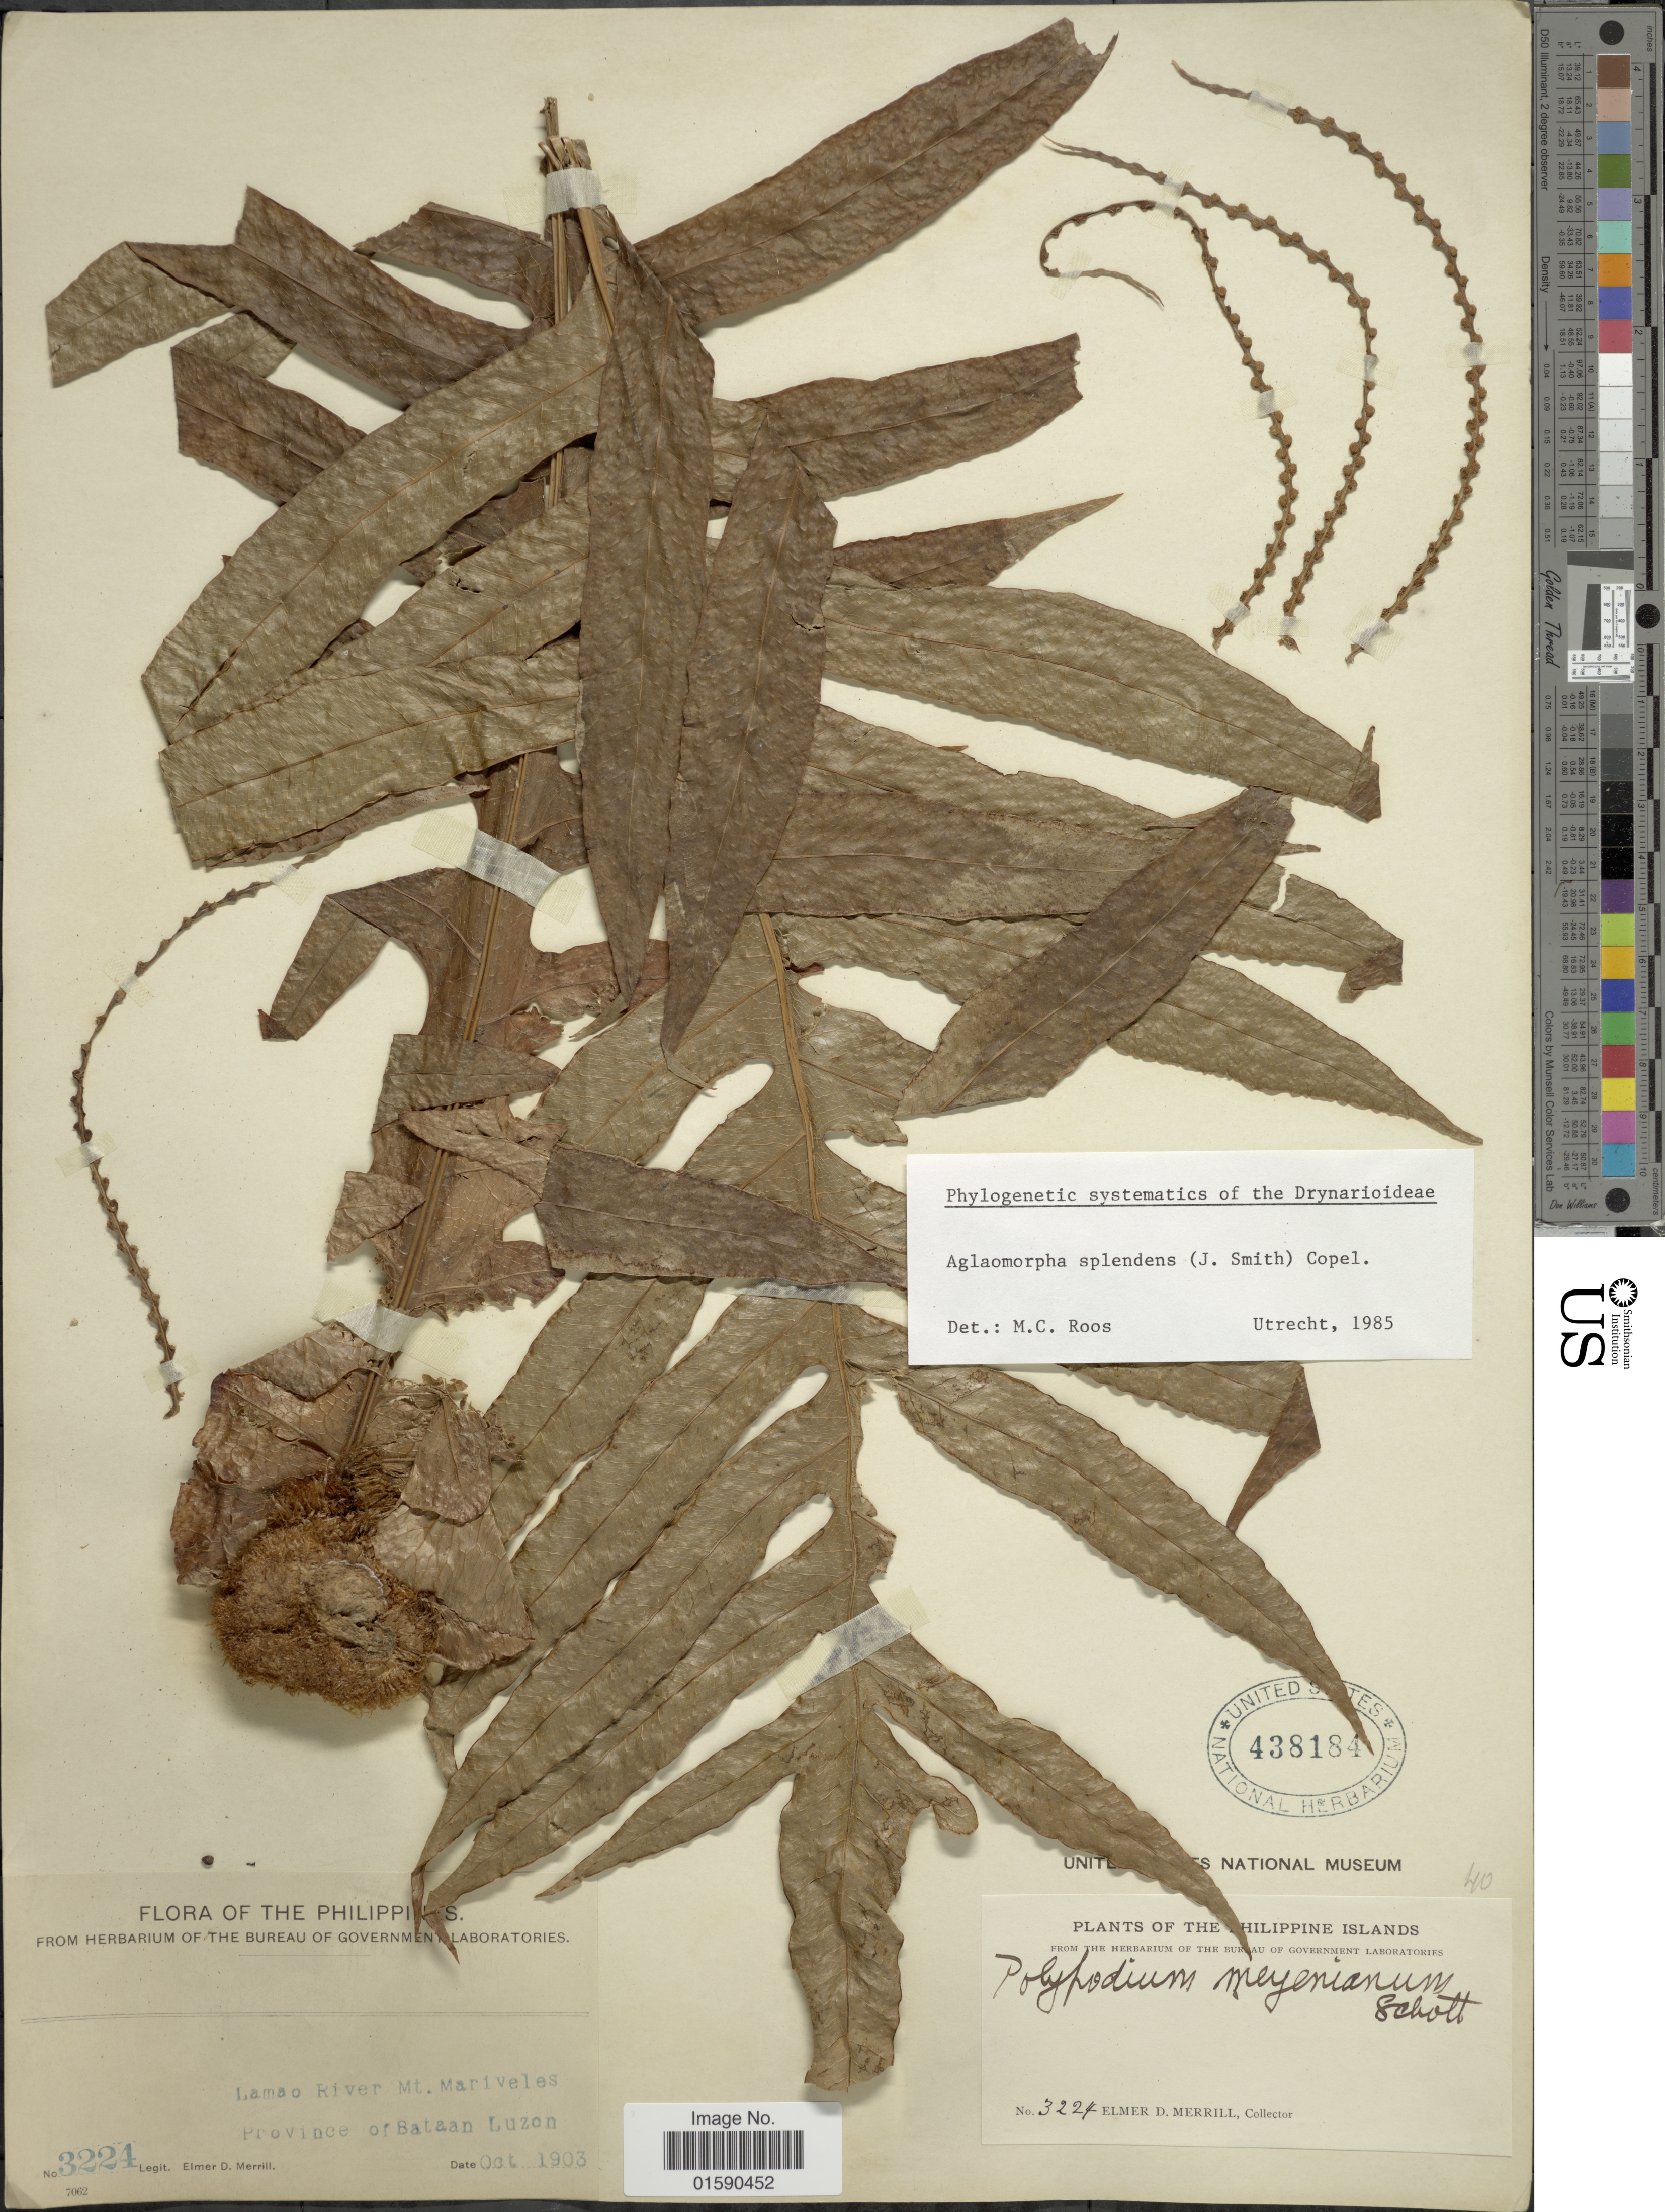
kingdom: Plantae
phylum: Tracheophyta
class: Polypodiopsida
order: Polypodiales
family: Polypodiaceae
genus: Aglaomorpha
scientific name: Aglaomorpha splendens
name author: (J. Sm.) Copel.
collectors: E. D. Merrill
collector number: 3224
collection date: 1903-10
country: Philippines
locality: Lamao River, Mt. Mariveles. Province of Bataan Luzon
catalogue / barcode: US 438184